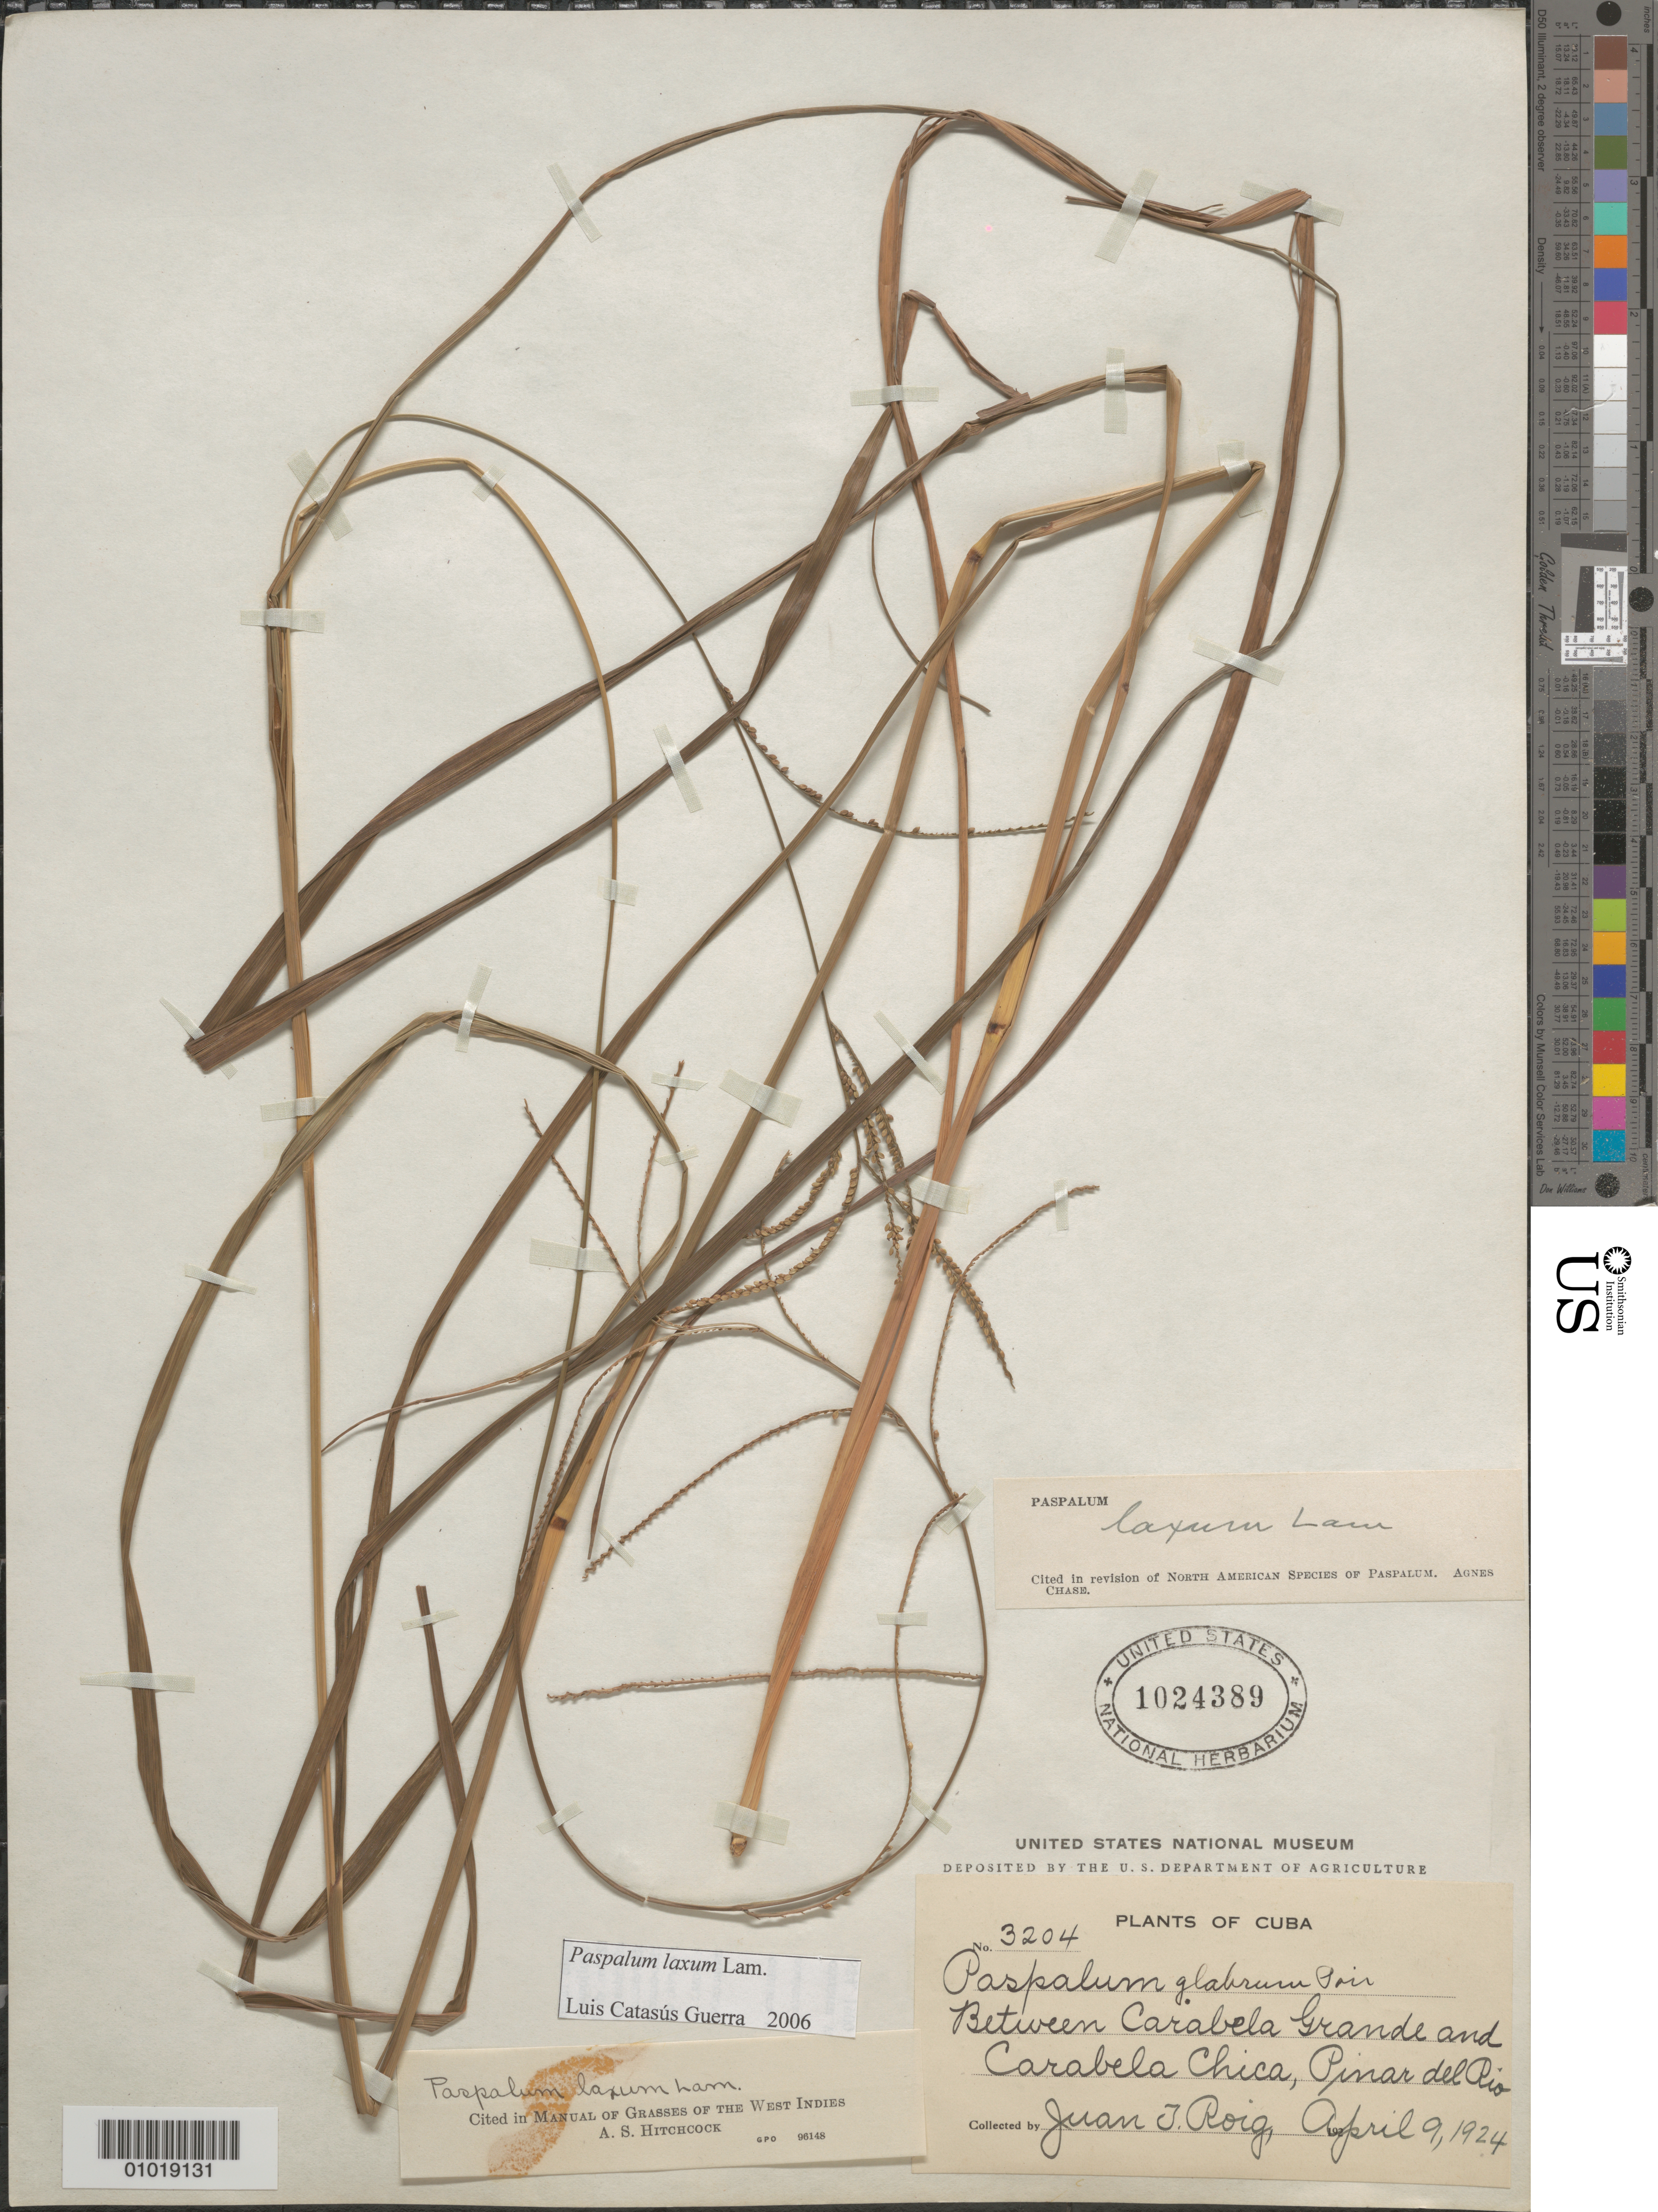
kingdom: Plantae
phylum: Tracheophyta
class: Liliopsida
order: Poales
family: Poaceae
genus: Paspalum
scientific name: Paspalum laxum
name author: Lam.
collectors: J. Roig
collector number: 3204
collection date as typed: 09 Apr 1924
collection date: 1924-04-09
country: Cuba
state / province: Pinar del Rio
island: Cuba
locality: Between Carabela Grande and Carabela Chica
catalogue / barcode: US 1024389